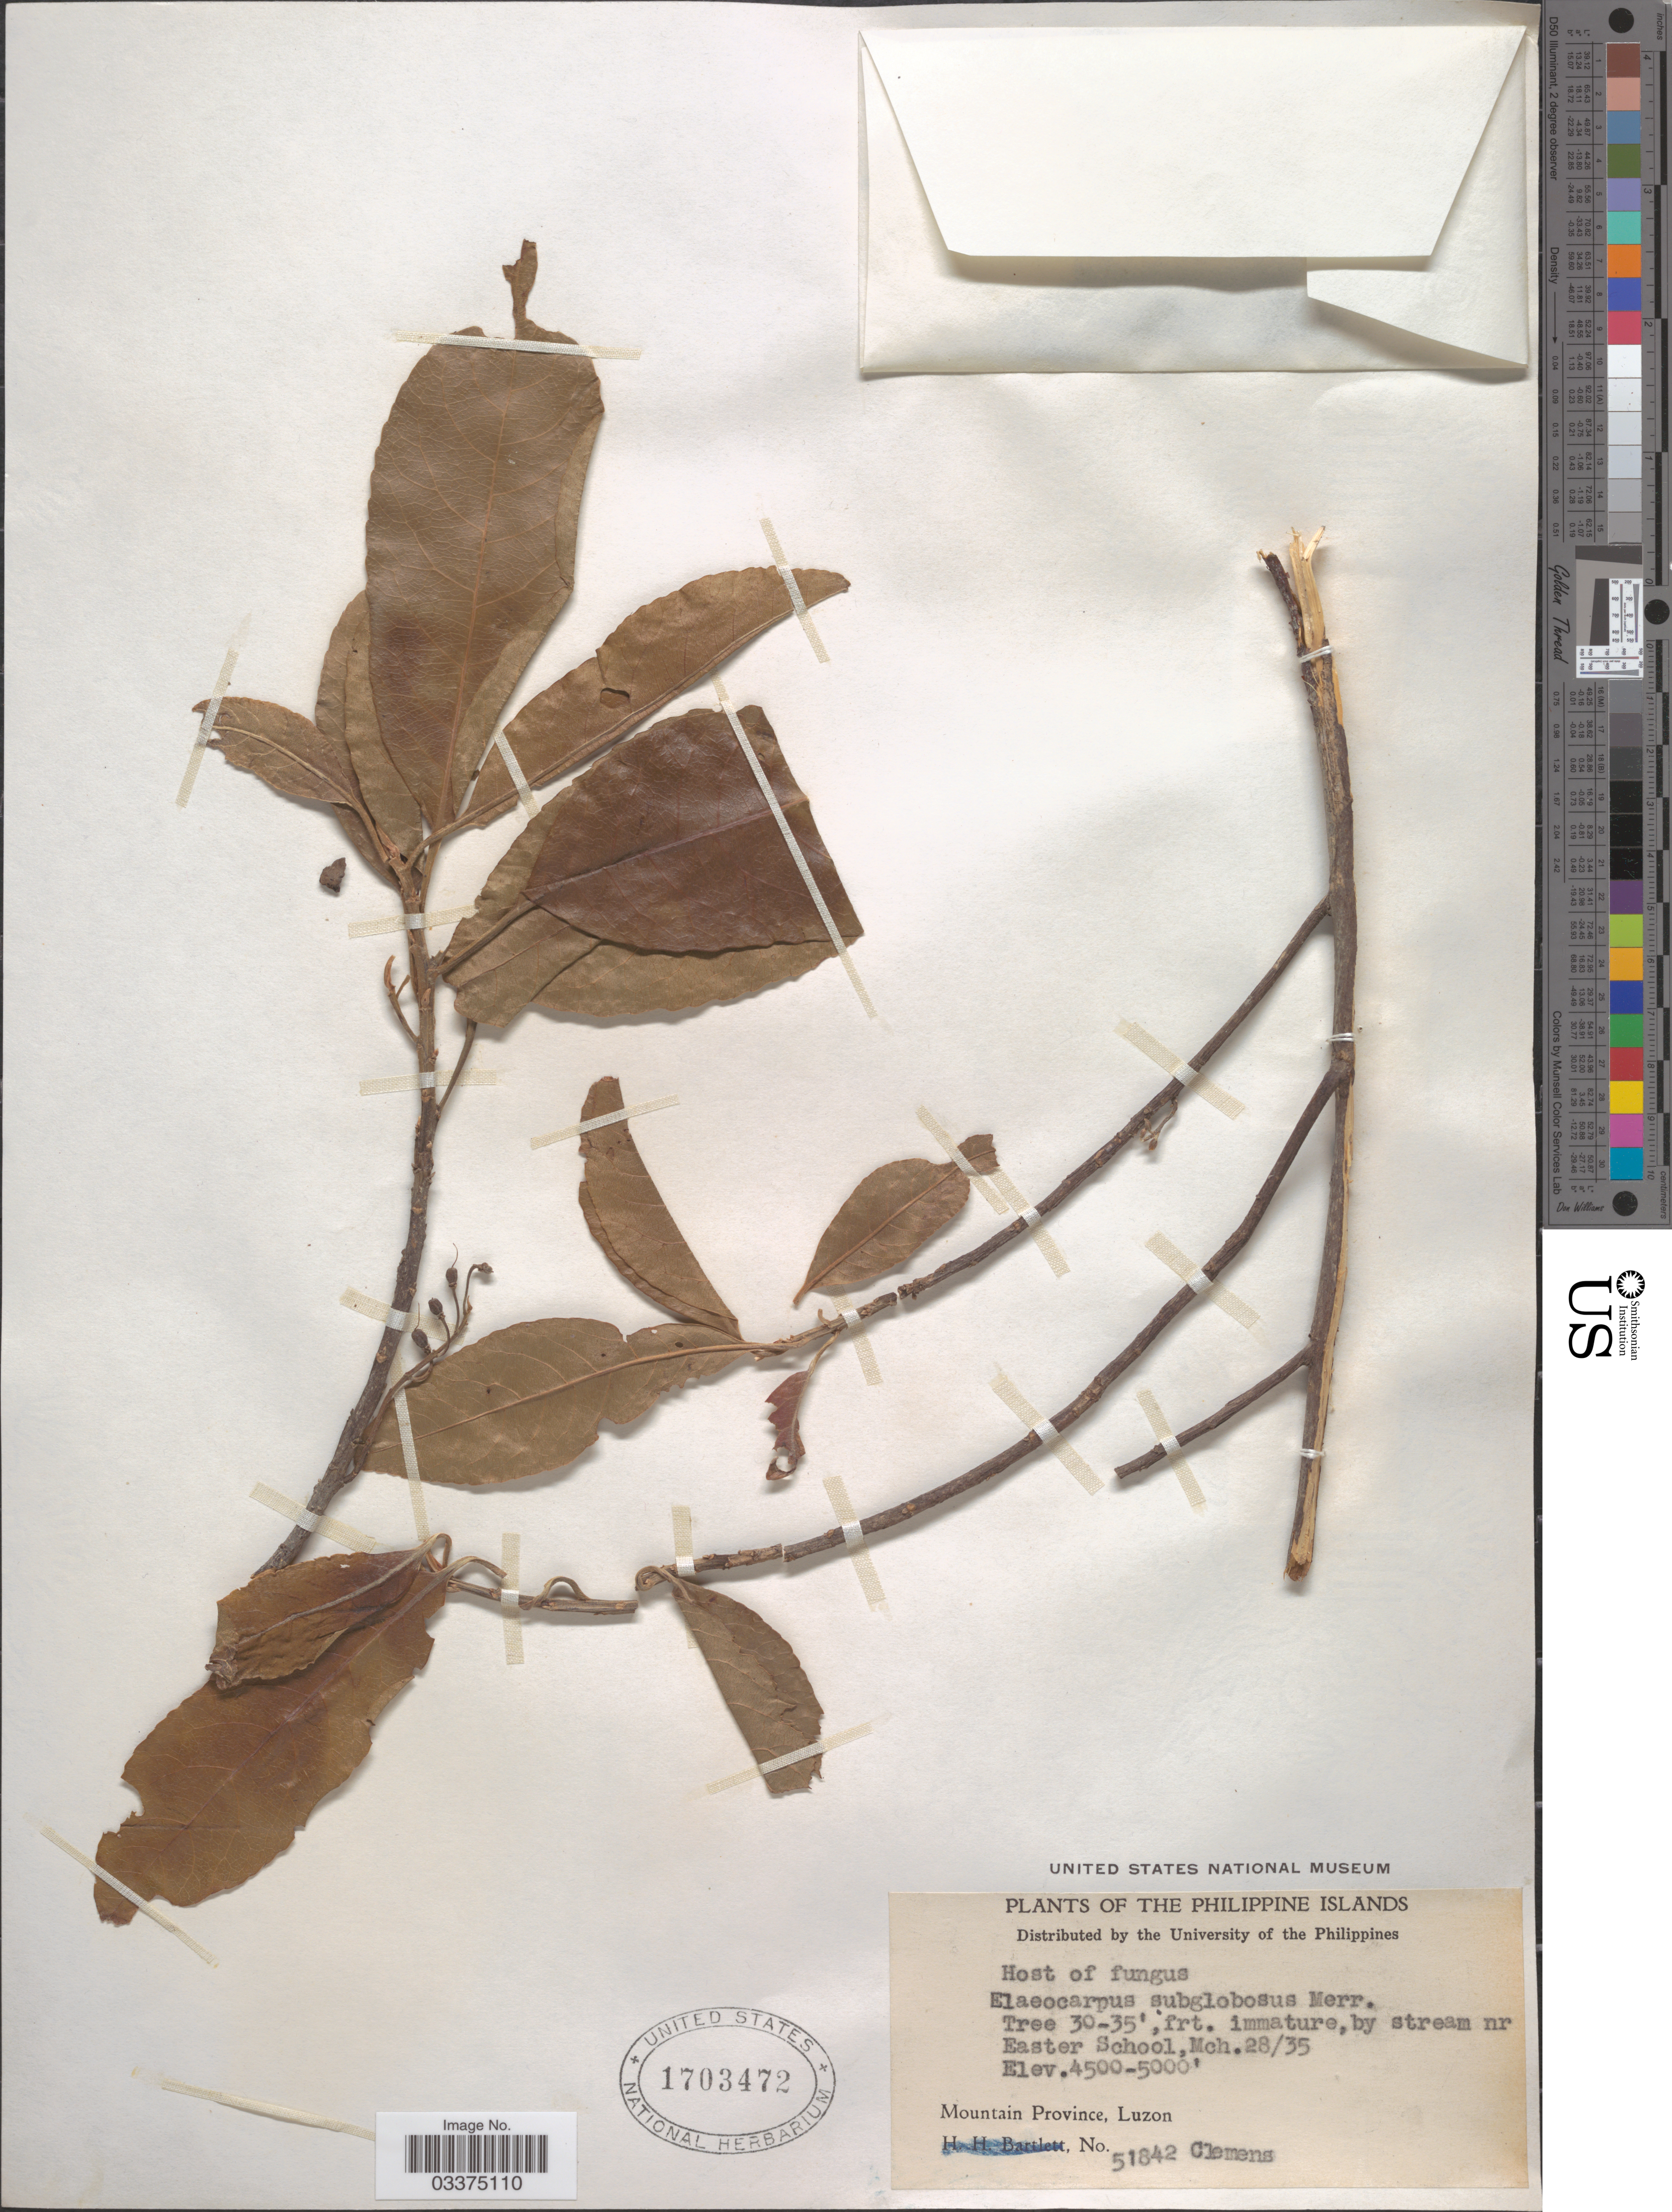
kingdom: Plantae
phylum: Tracheophyta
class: Magnoliopsida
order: Oxalidales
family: Elaeocarpaceae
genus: Elaeocarpus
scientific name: Elaeocarpus sphaericus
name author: (Gaertn.) K. Schum.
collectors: -. Clemens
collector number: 51842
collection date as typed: Transcribed d/m/y: 28/3/35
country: Philippines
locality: By stream nr Easter School. Mountain Province, Luzon.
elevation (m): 1372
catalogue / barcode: US 1703472